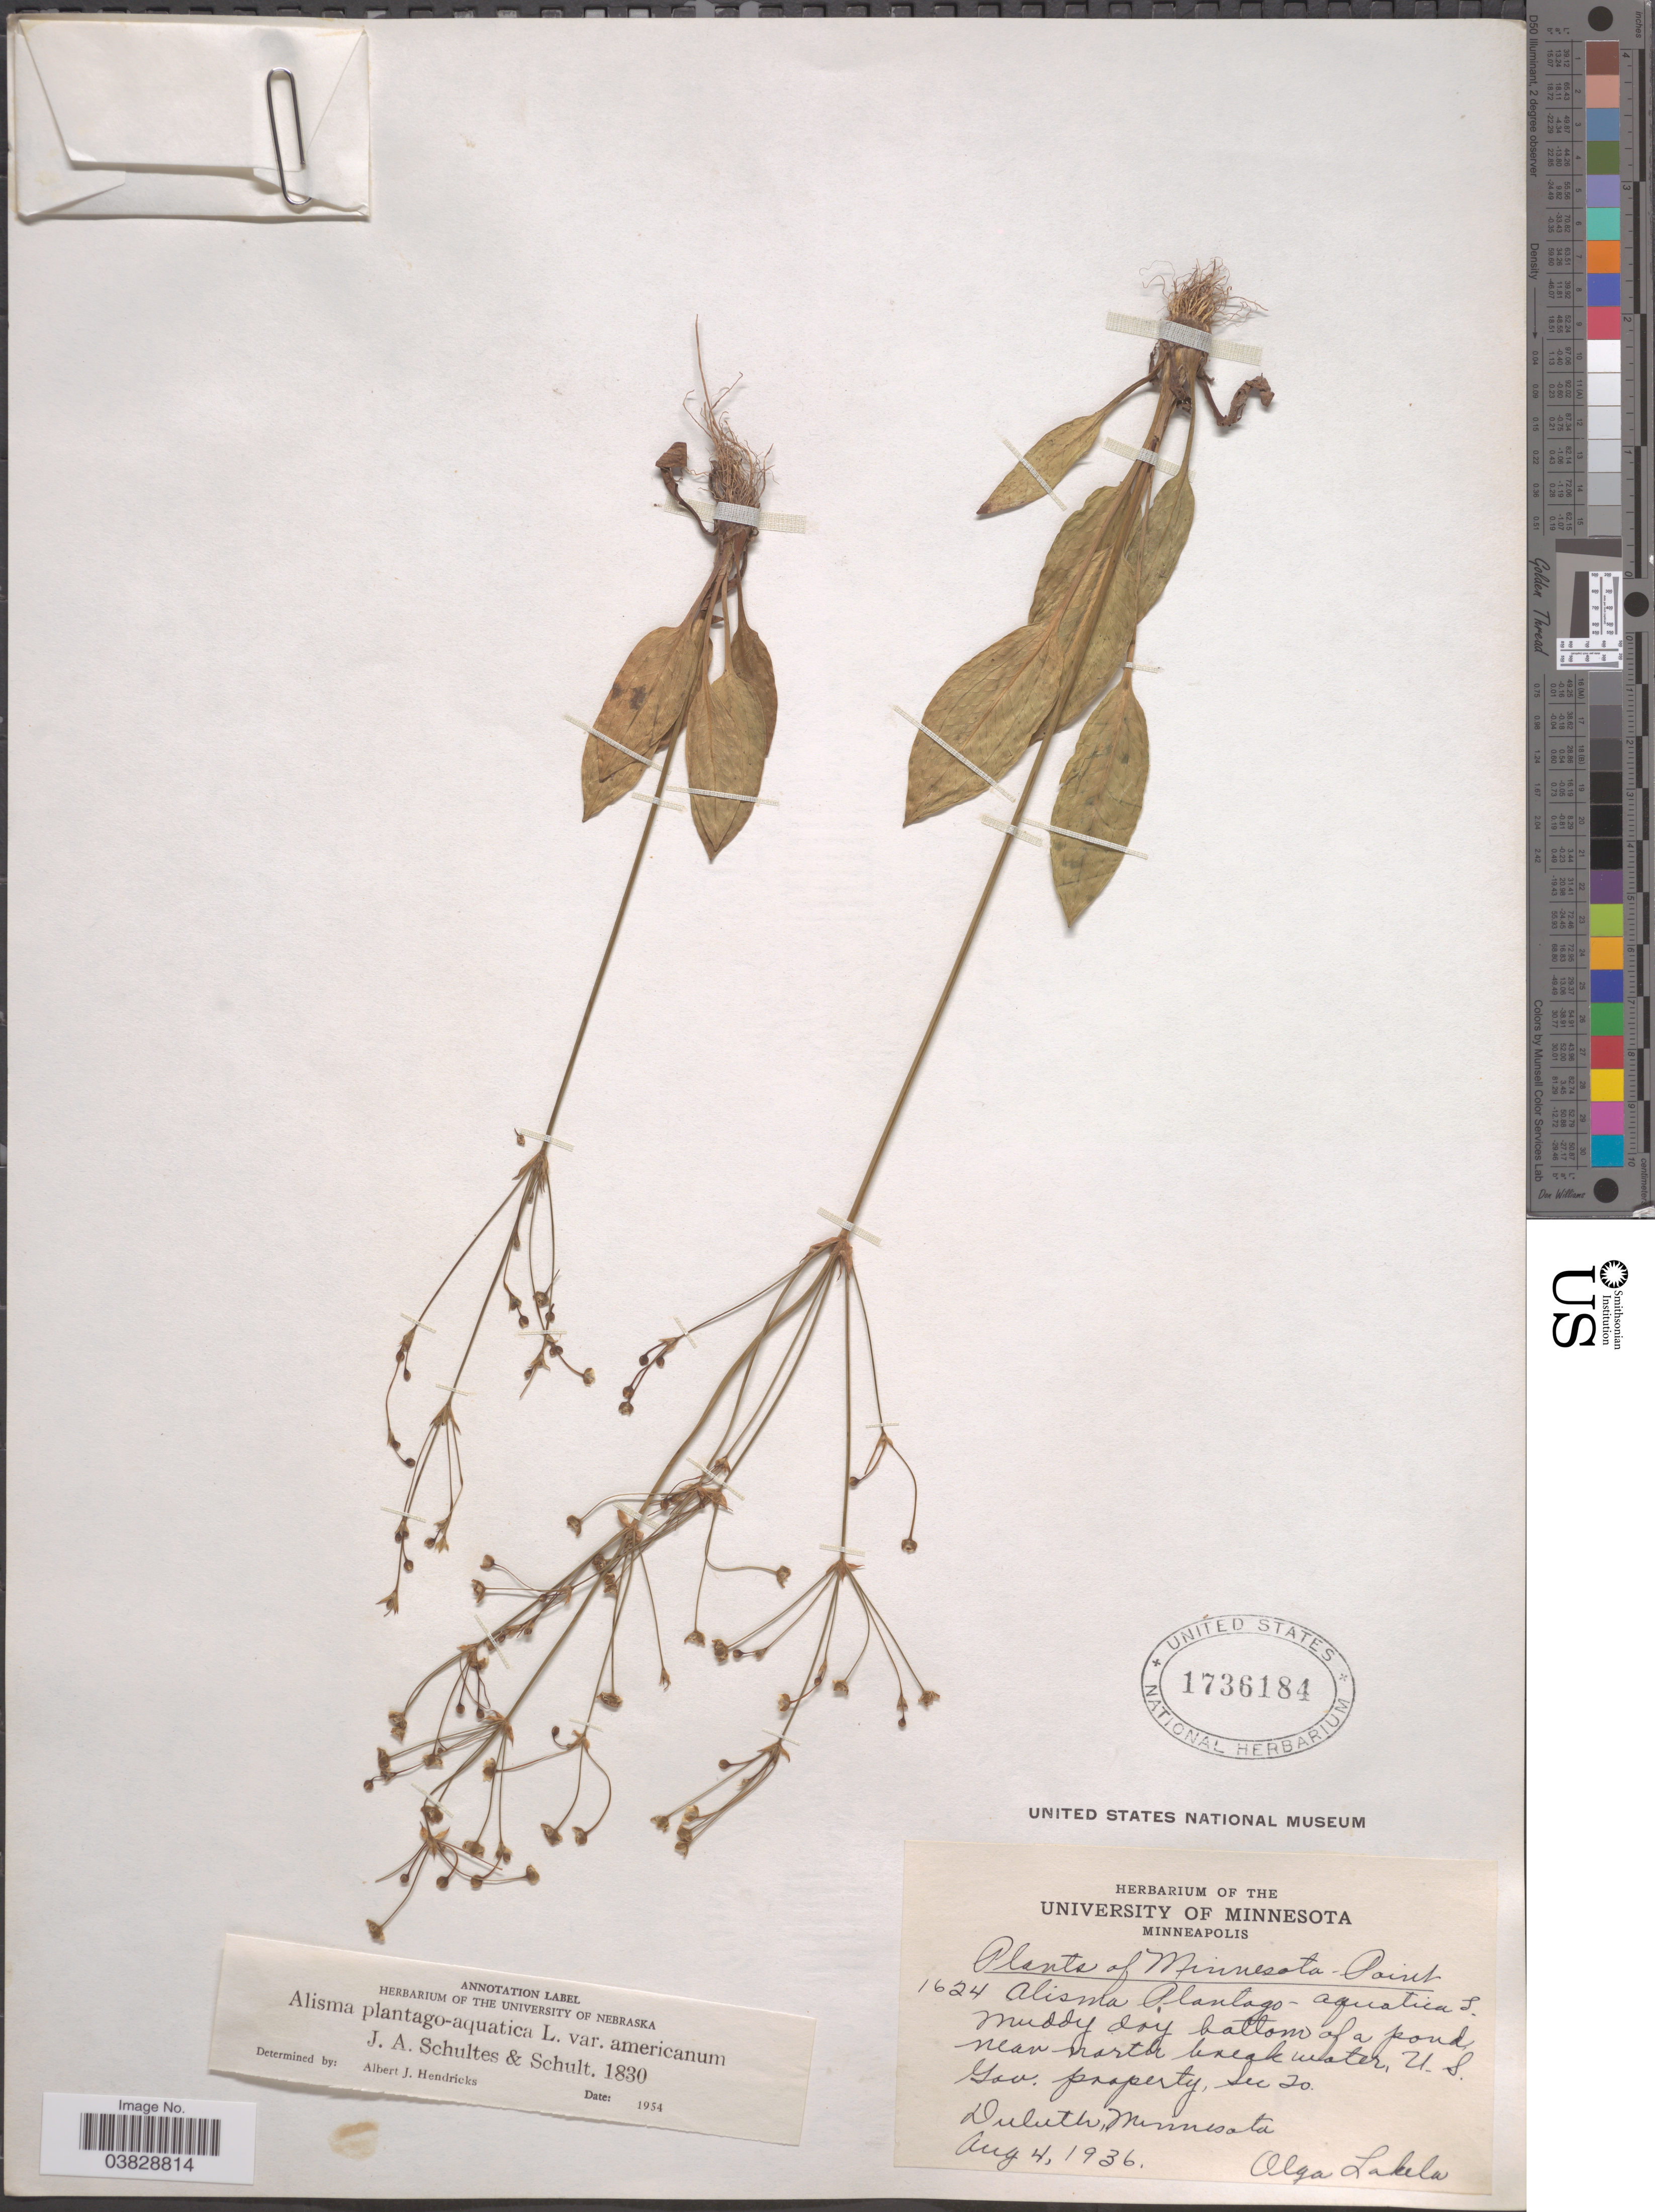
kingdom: Plantae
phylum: Tracheophyta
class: Liliopsida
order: Alismatales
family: Alismataceae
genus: Alisma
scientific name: Alisma plantago-aquatica var. americanum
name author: L.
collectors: O. K. Lakela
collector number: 1624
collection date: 1936-08-04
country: United States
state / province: Minnesota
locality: Minneapolis. Muddy clay bottom of a pond near north break water, U. S. Gov. propery, Sec 20. Duluth.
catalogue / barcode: US 1736184